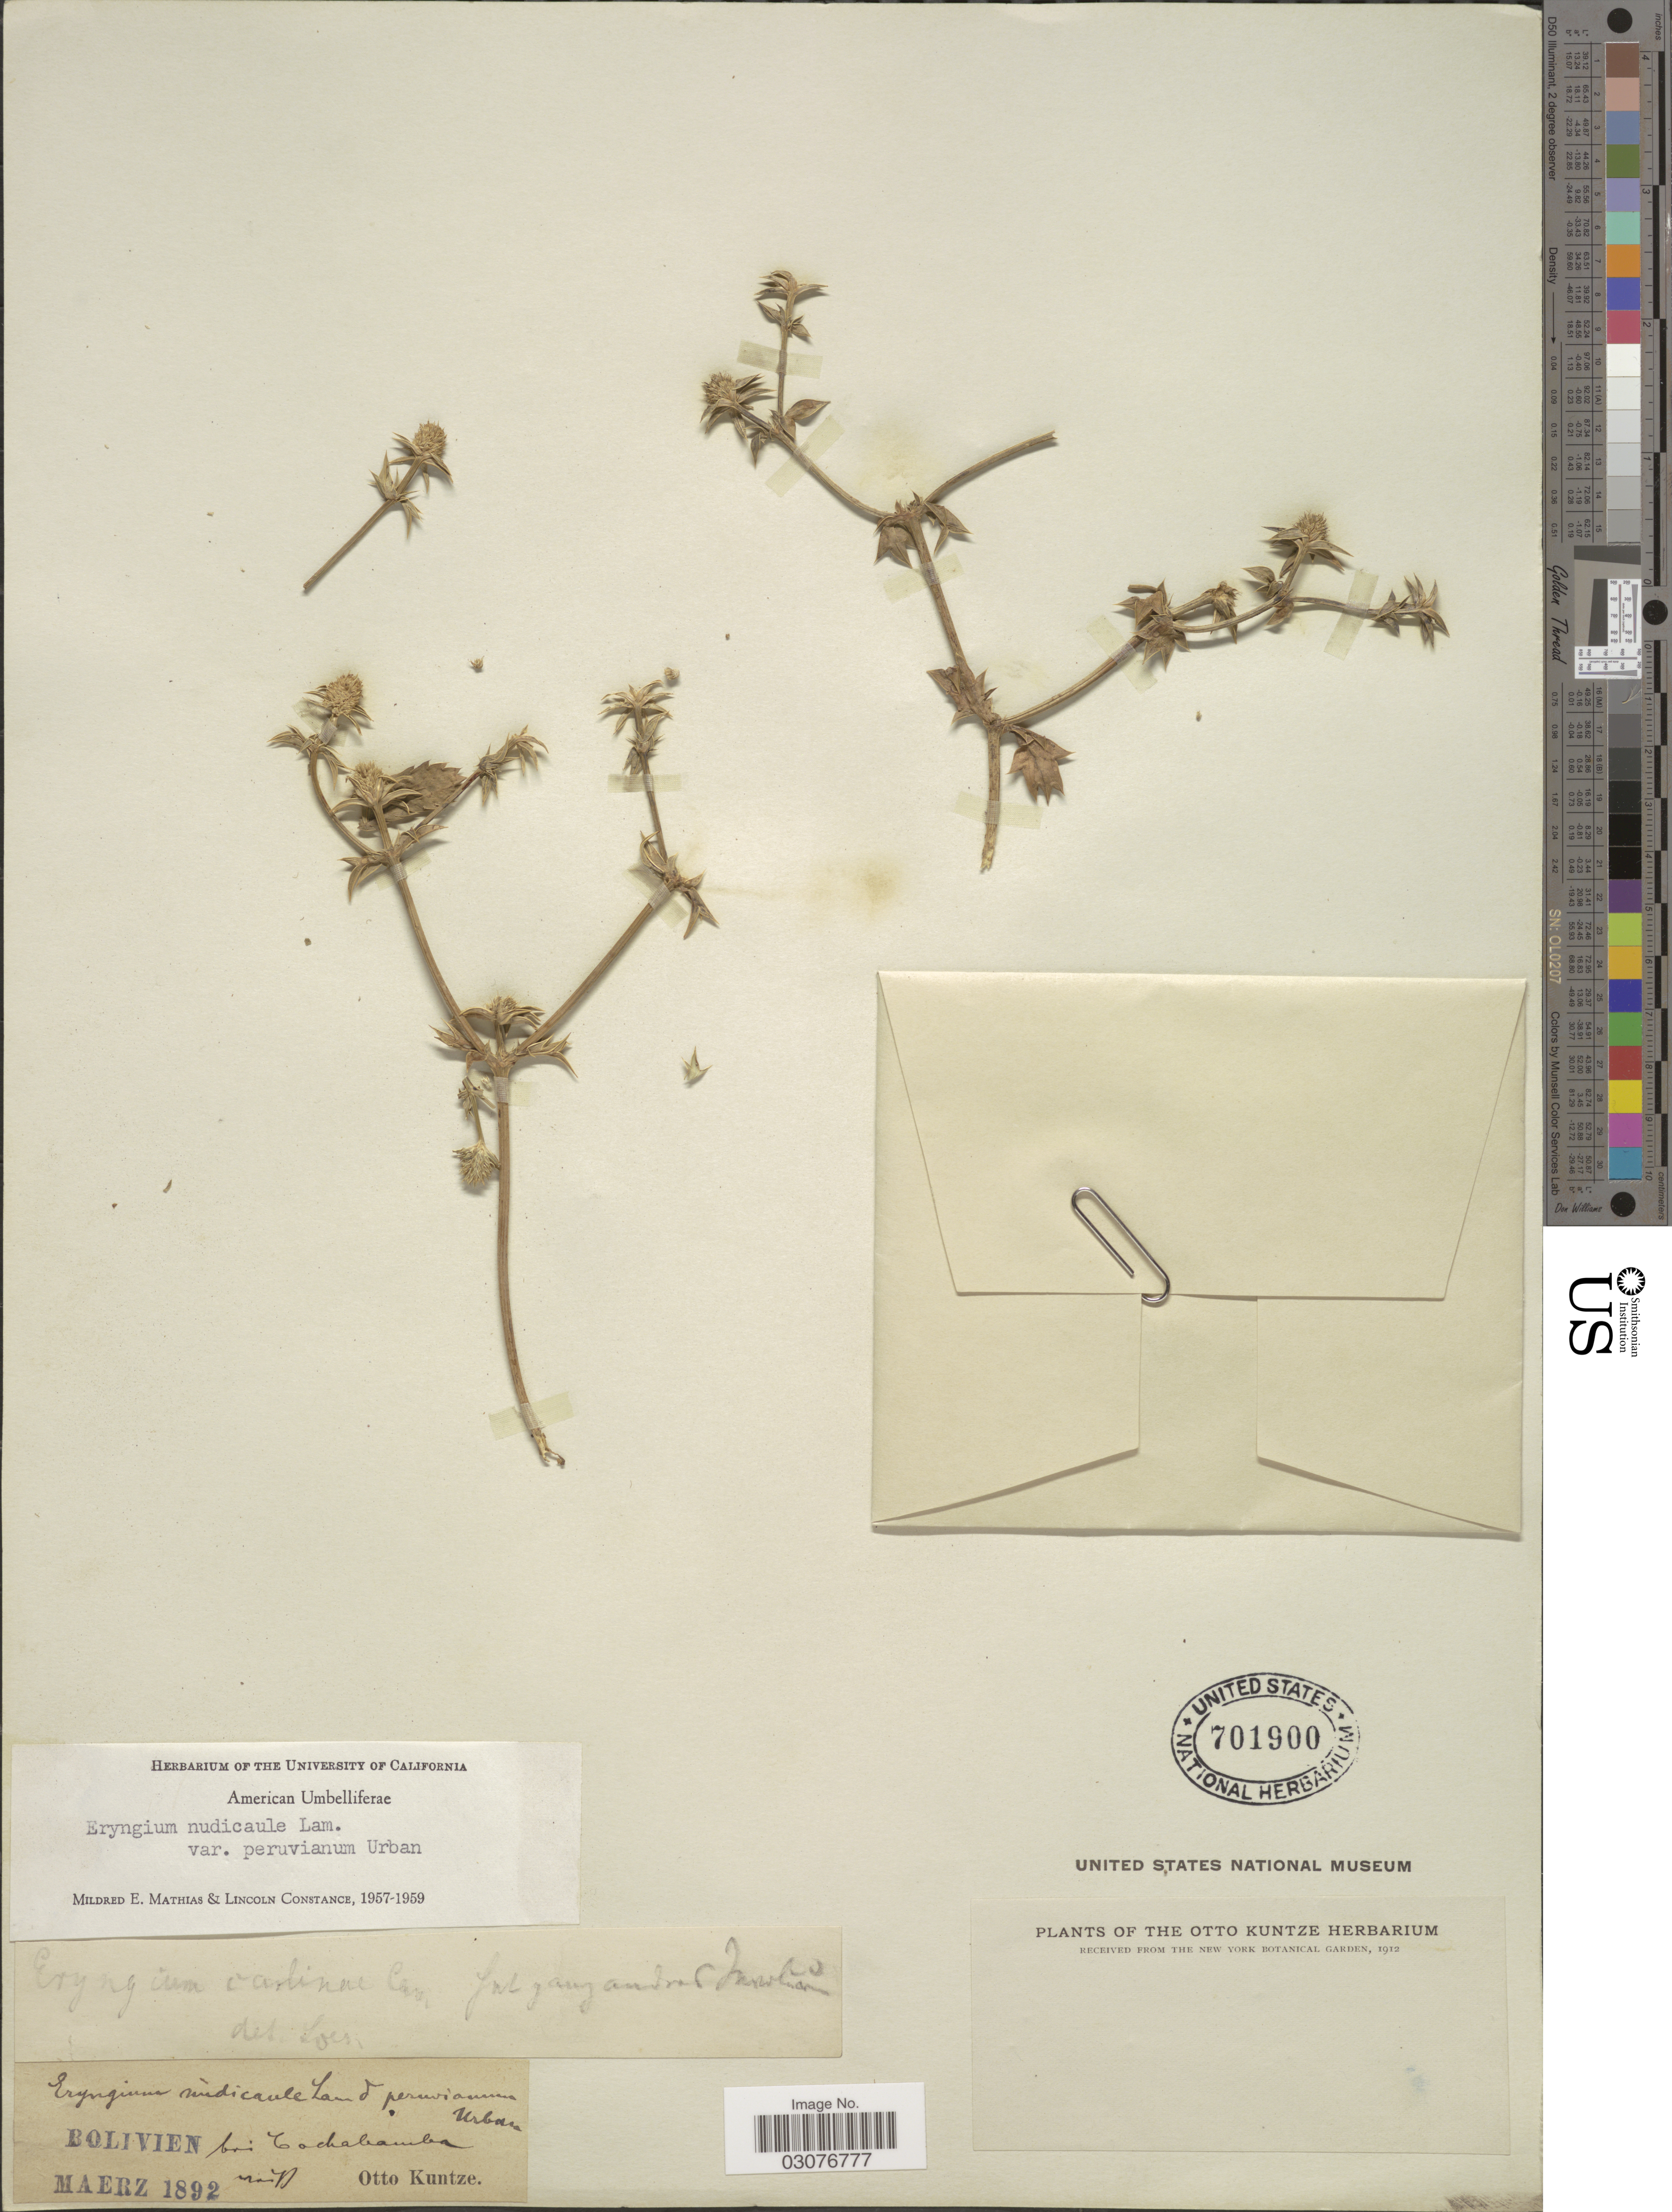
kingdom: Plantae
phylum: Tracheophyta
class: Magnoliopsida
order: Apiales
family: Apiaceae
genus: Eryngium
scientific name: Eryngium nudicaule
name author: Lam.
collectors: C.E.O. Kuntze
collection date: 1892-03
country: Bolivia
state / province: Cochabamba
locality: Bolivien bei Cochabamba.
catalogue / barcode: US 701900